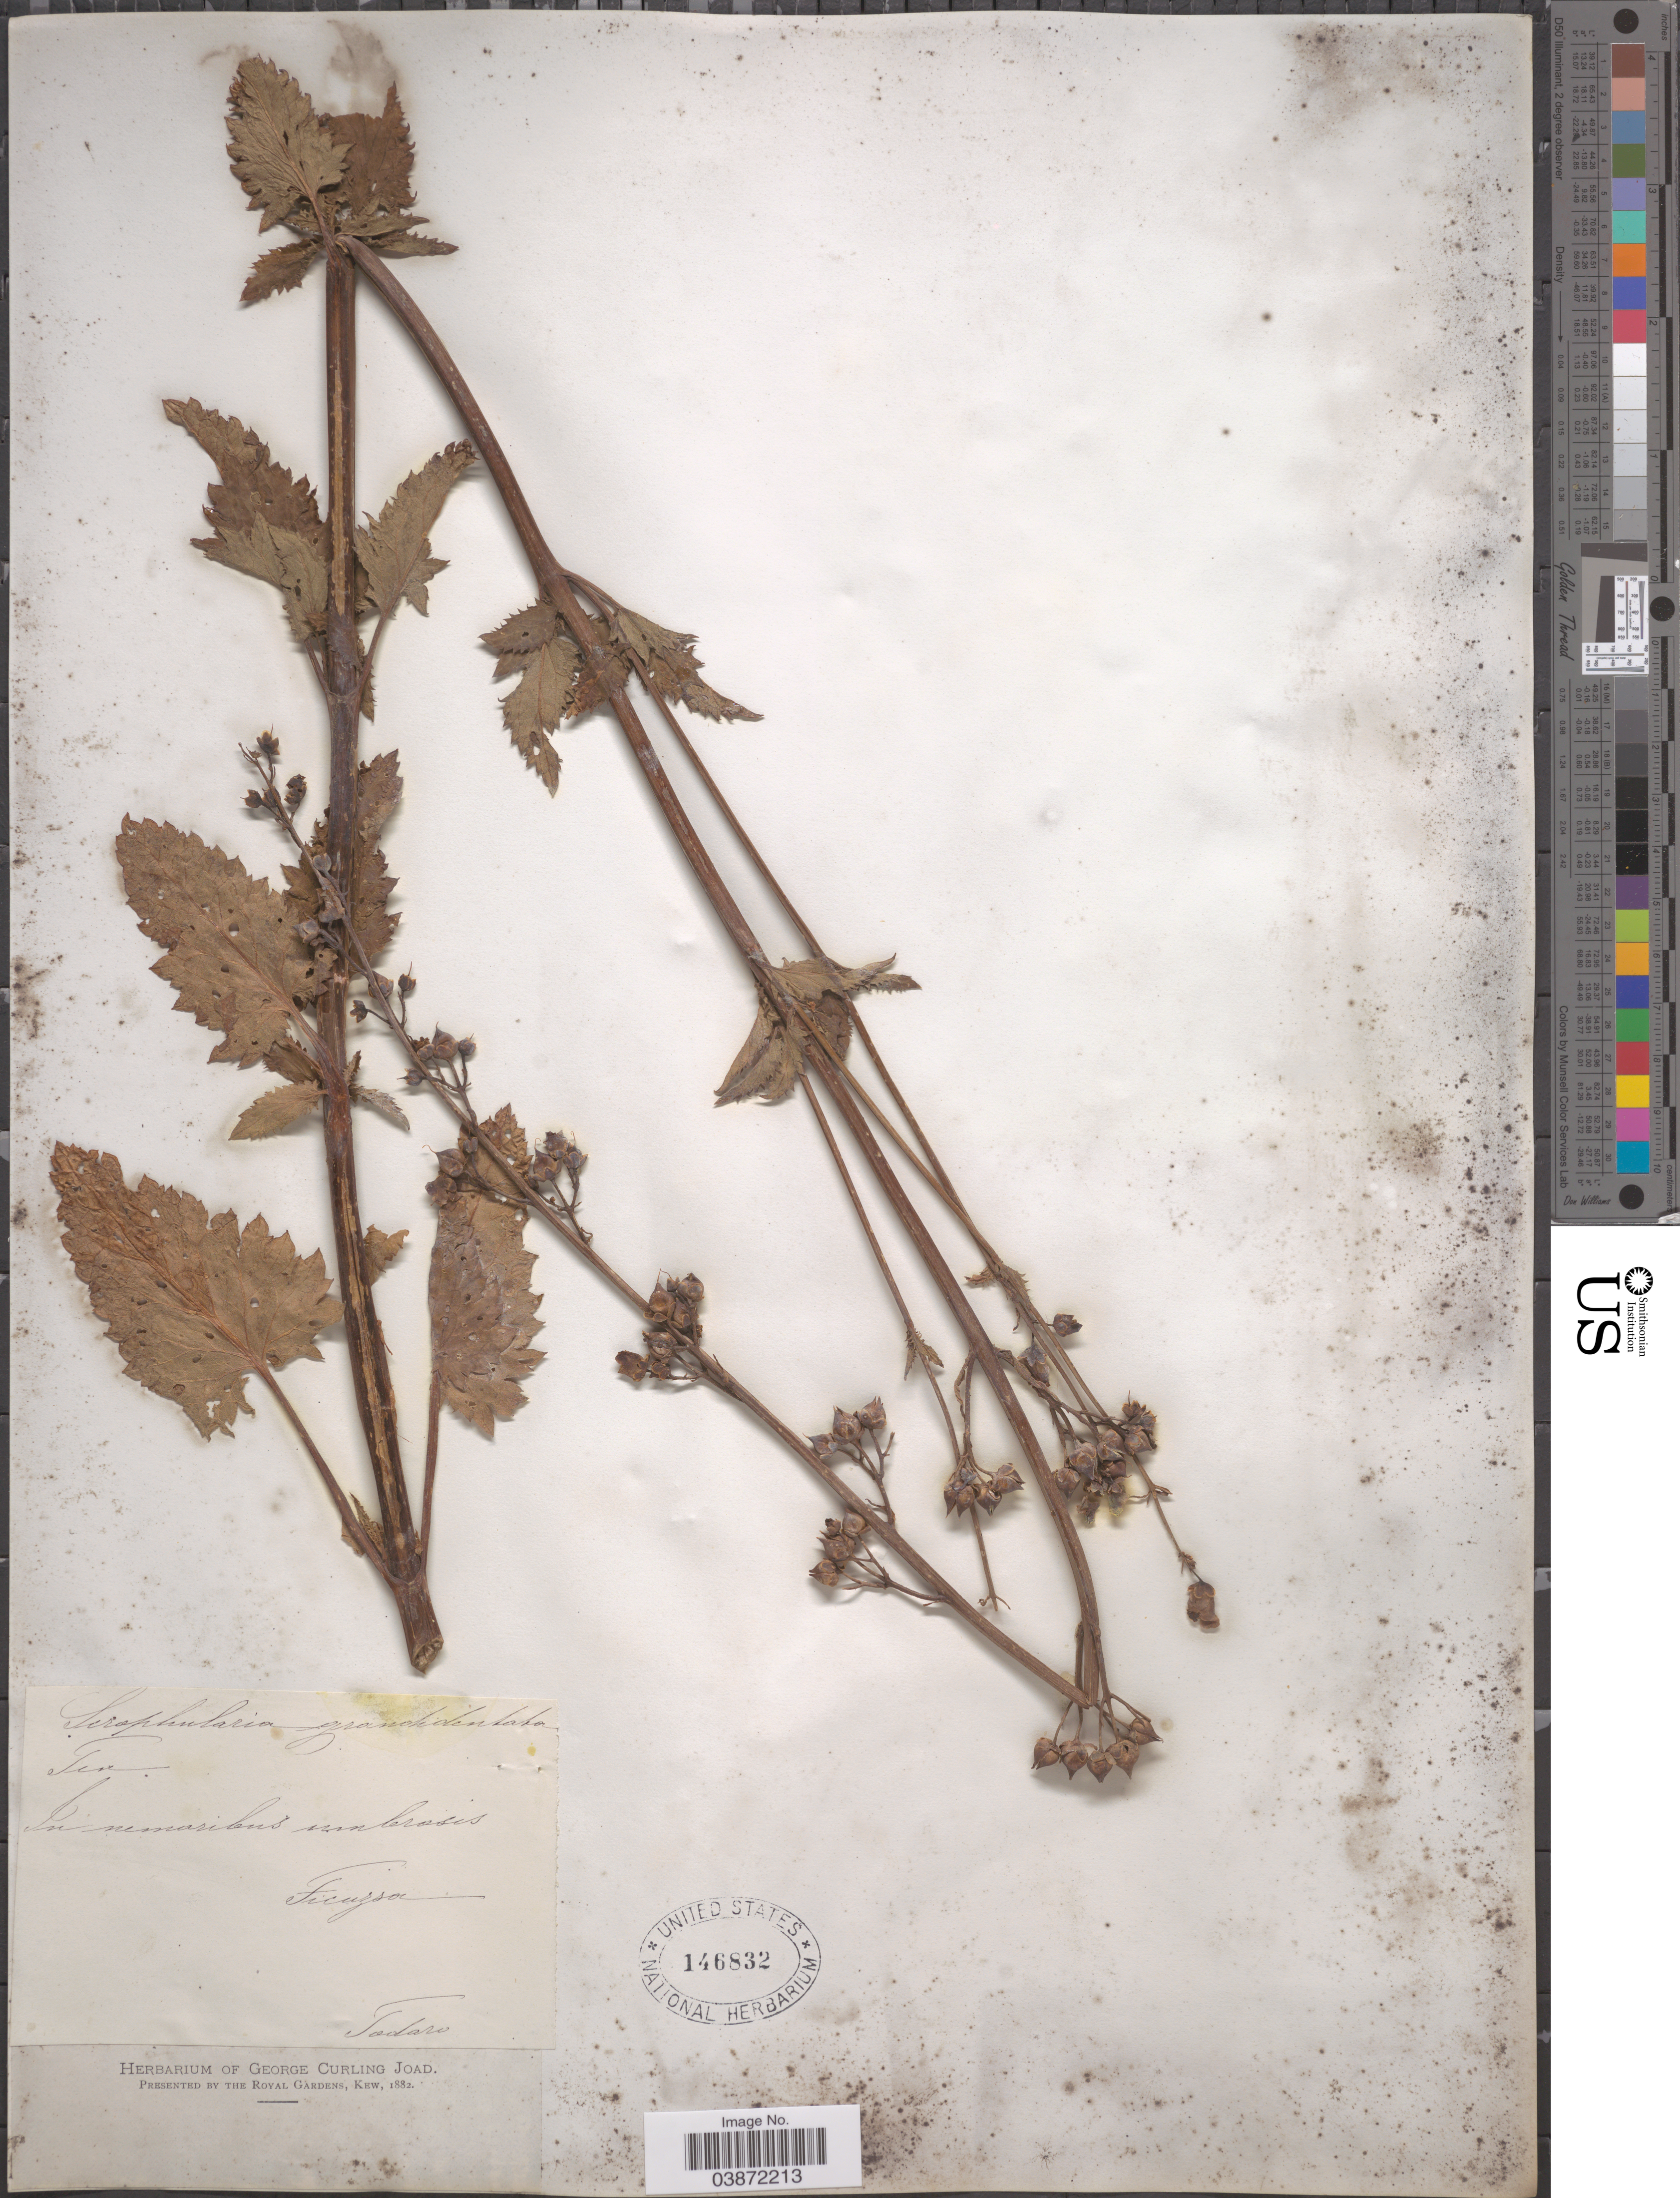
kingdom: Plantae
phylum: Tracheophyta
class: Magnoliopsida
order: Lamiales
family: Scrophulariaceae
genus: Scrophularia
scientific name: Scrophularia scopolii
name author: Hoppe ex Pers.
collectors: Todaro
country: Italy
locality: In nemoribus umbrosis. Ficuzsa.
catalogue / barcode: US 146832